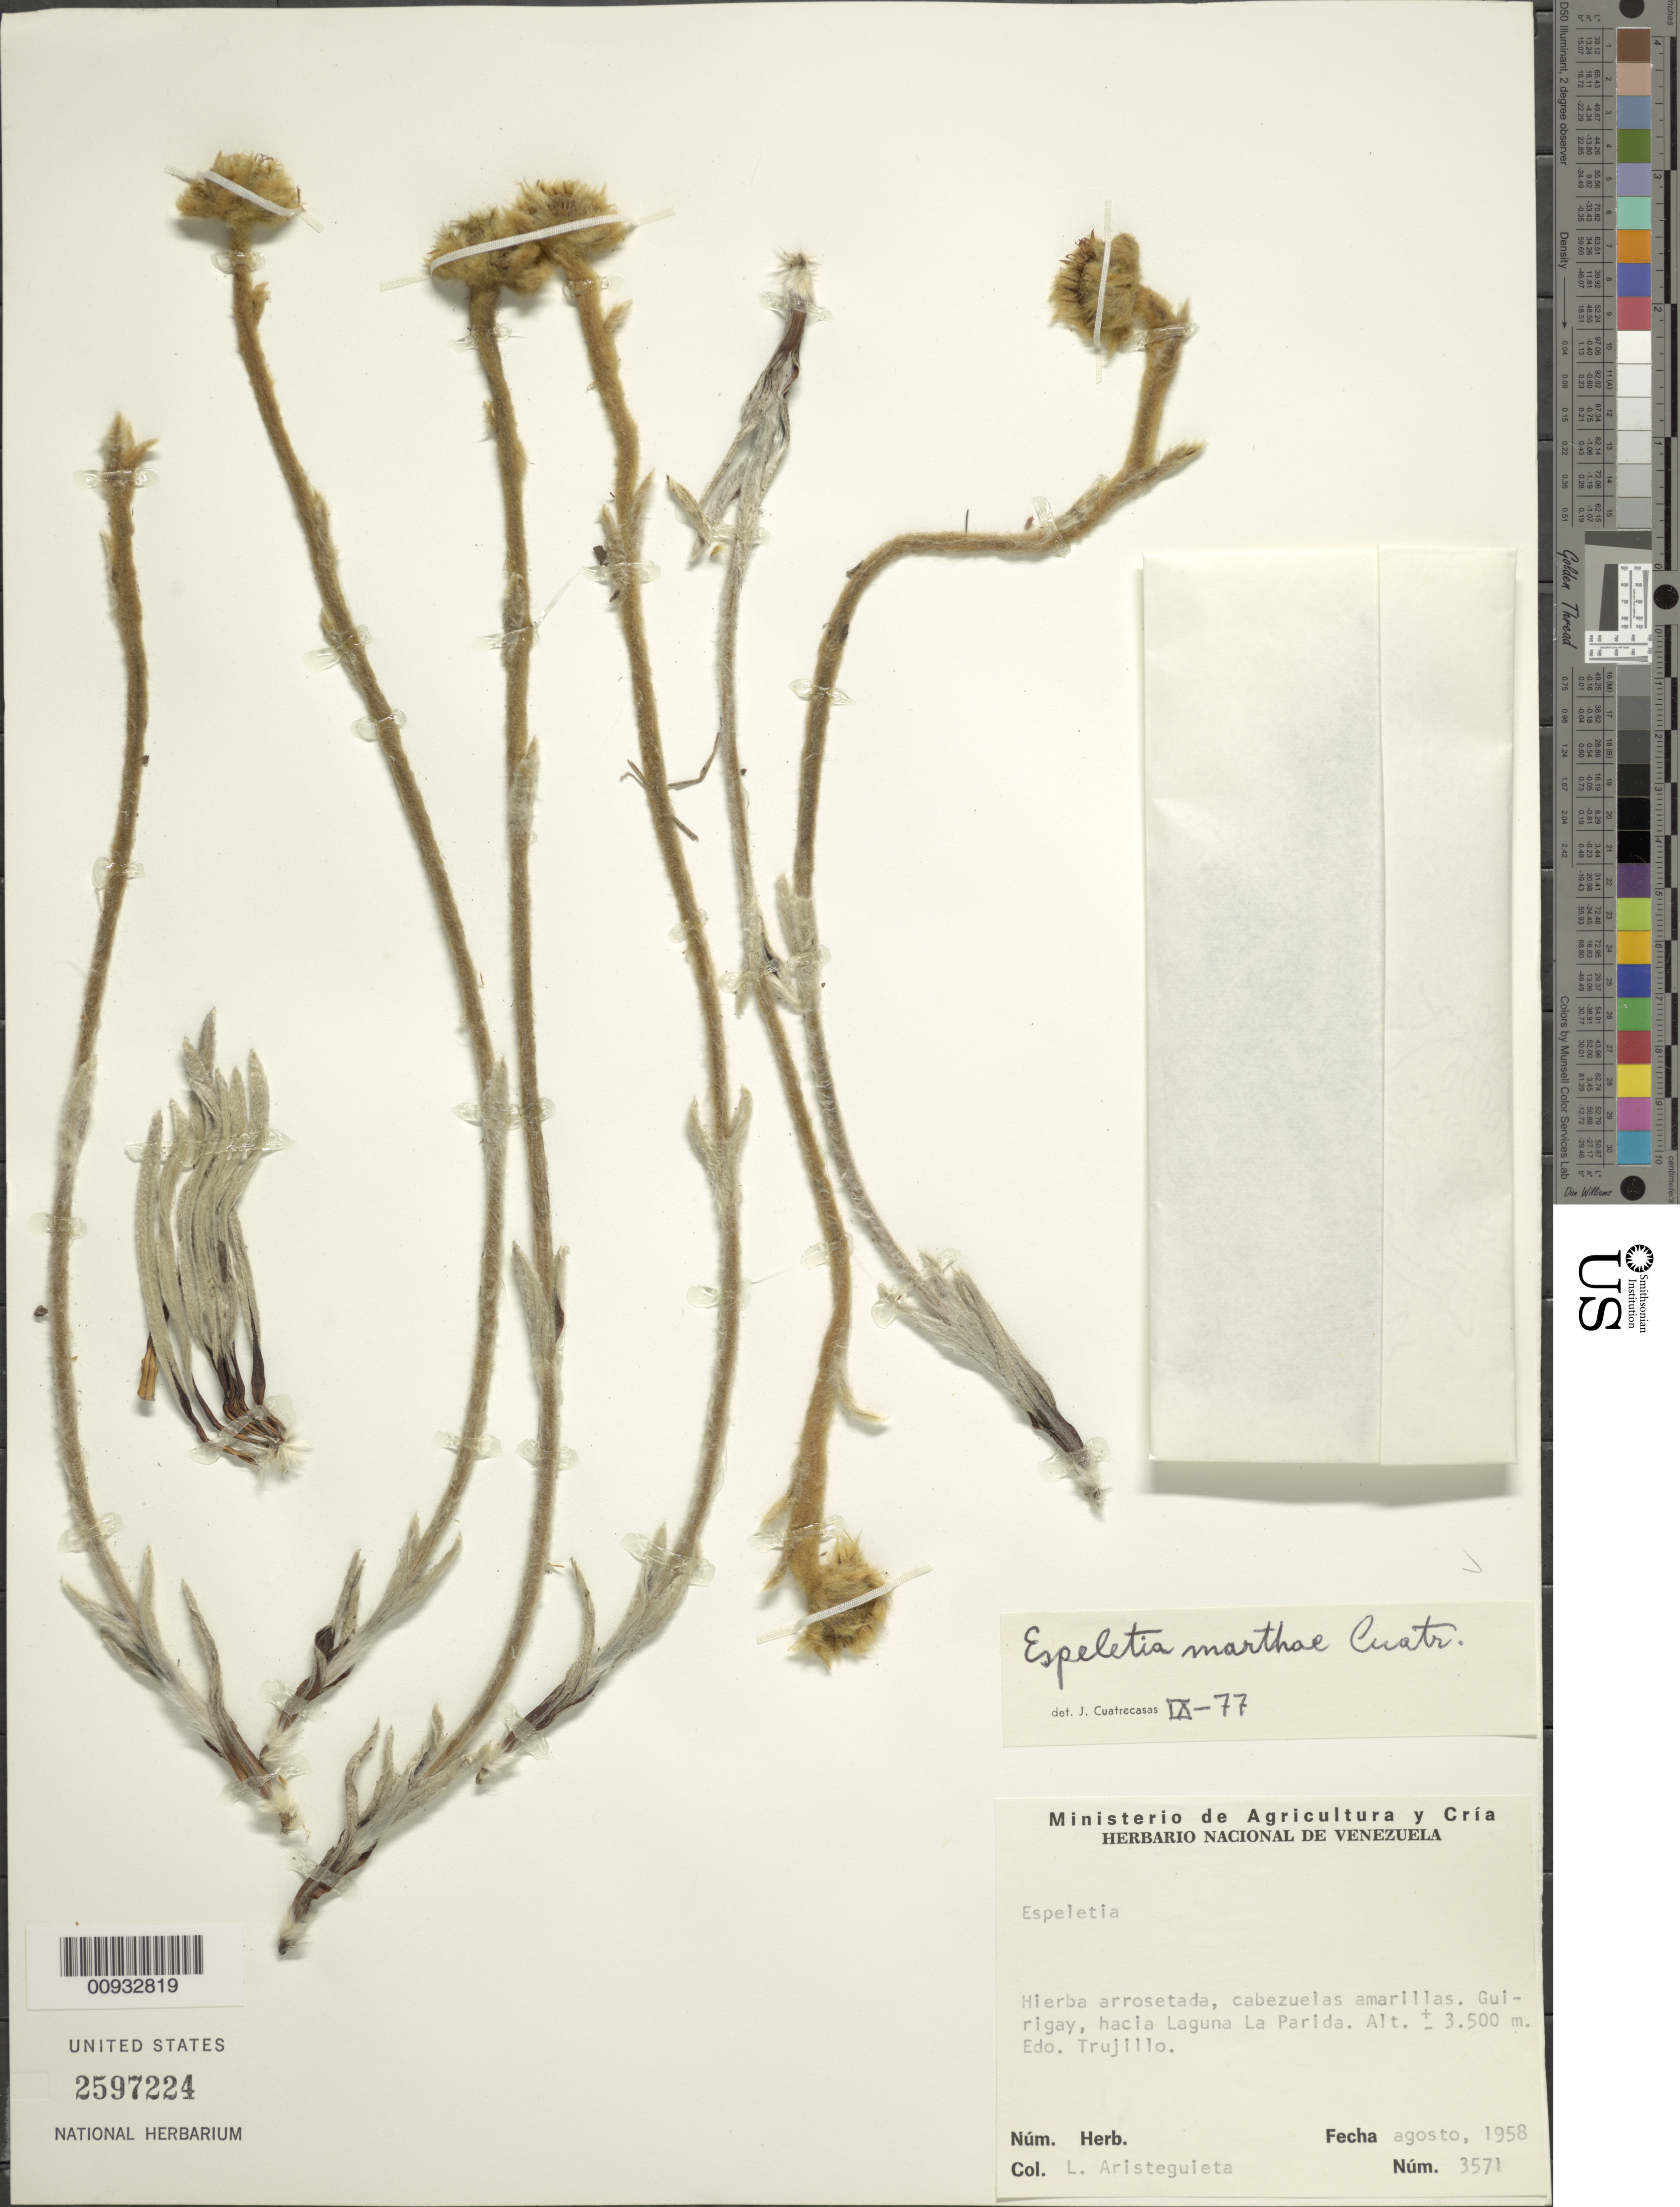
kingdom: Plantae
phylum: Tracheophyta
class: Magnoliopsida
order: Asterales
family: Asteraceae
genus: Espeletia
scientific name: Espeletia marthae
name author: Cuatrec.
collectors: L. Aristeguieta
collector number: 3571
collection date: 1958-08-01/1958-08-31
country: Venezuela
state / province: Trujillo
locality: Guirigay, hacia Laguna La Parida.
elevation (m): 3500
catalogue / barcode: US 2597224